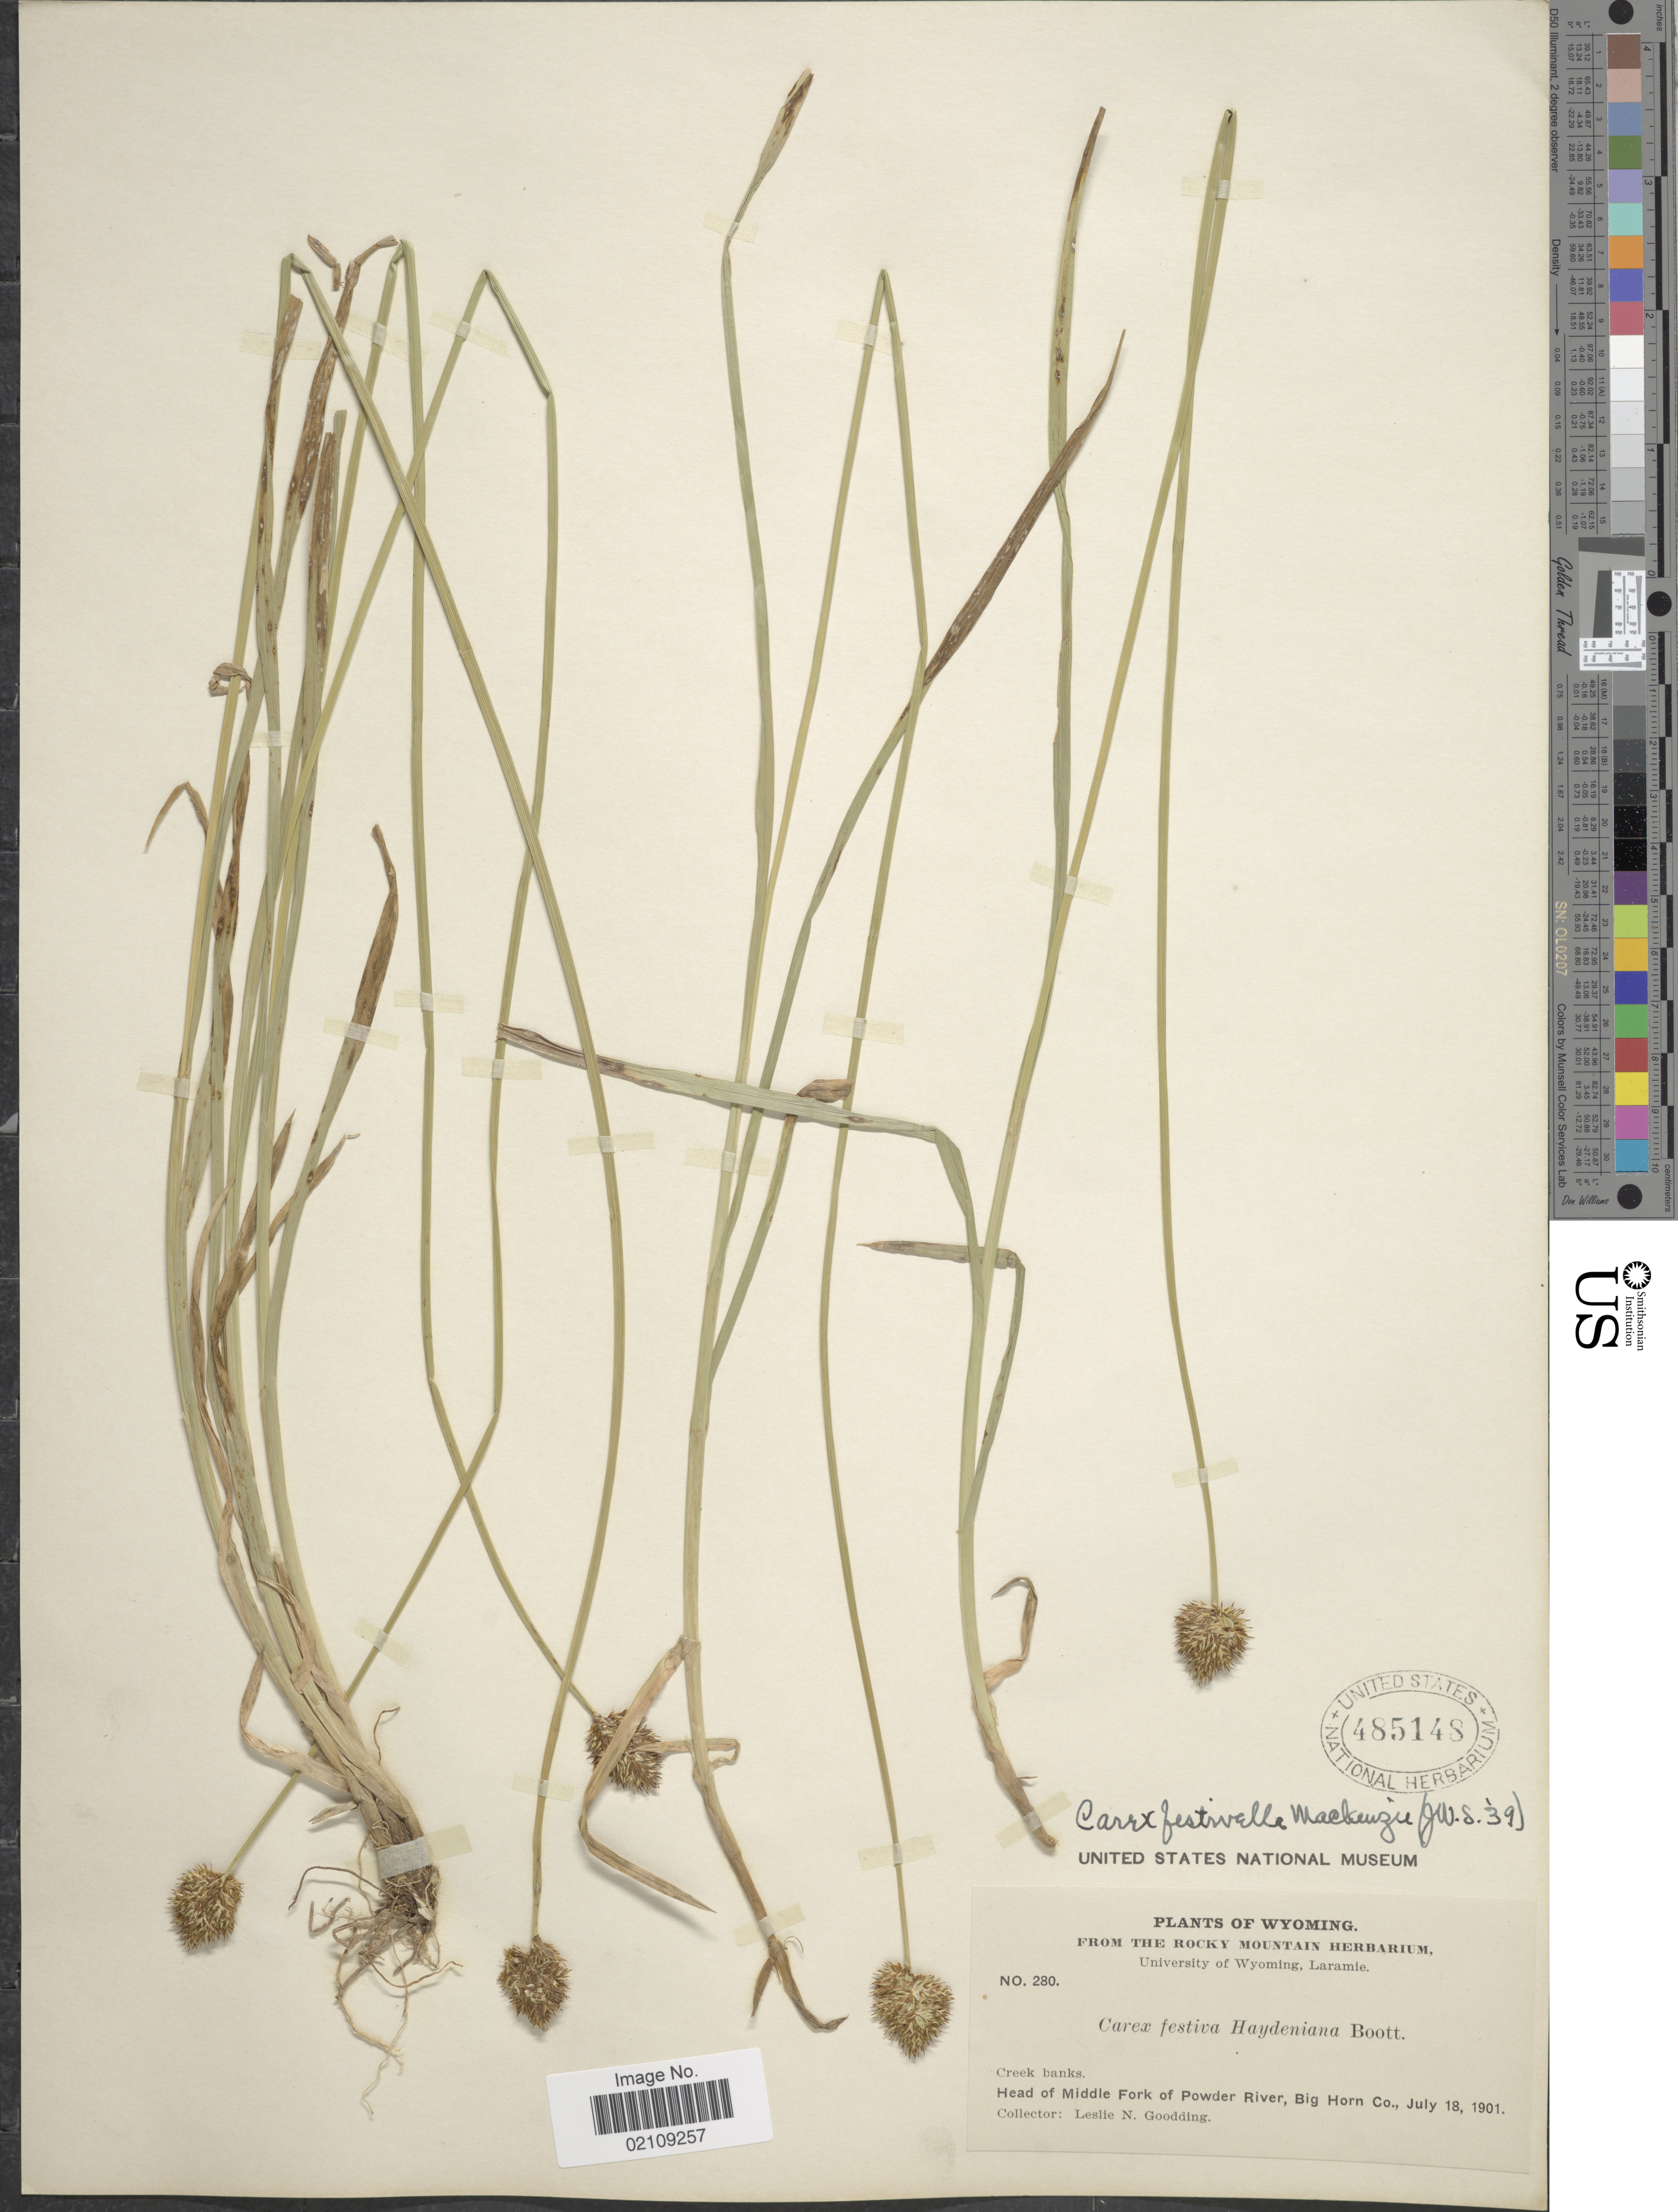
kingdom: Plantae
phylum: Tracheophyta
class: Liliopsida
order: Poales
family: Cyperaceae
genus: Carex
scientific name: Carex microptera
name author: Mack.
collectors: L. N. Goodding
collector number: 280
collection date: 1901-07-18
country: United States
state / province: Wyoming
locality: Creek banks, Head of Middle Fork of Powder River, Big Horn Co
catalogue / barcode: US 485148